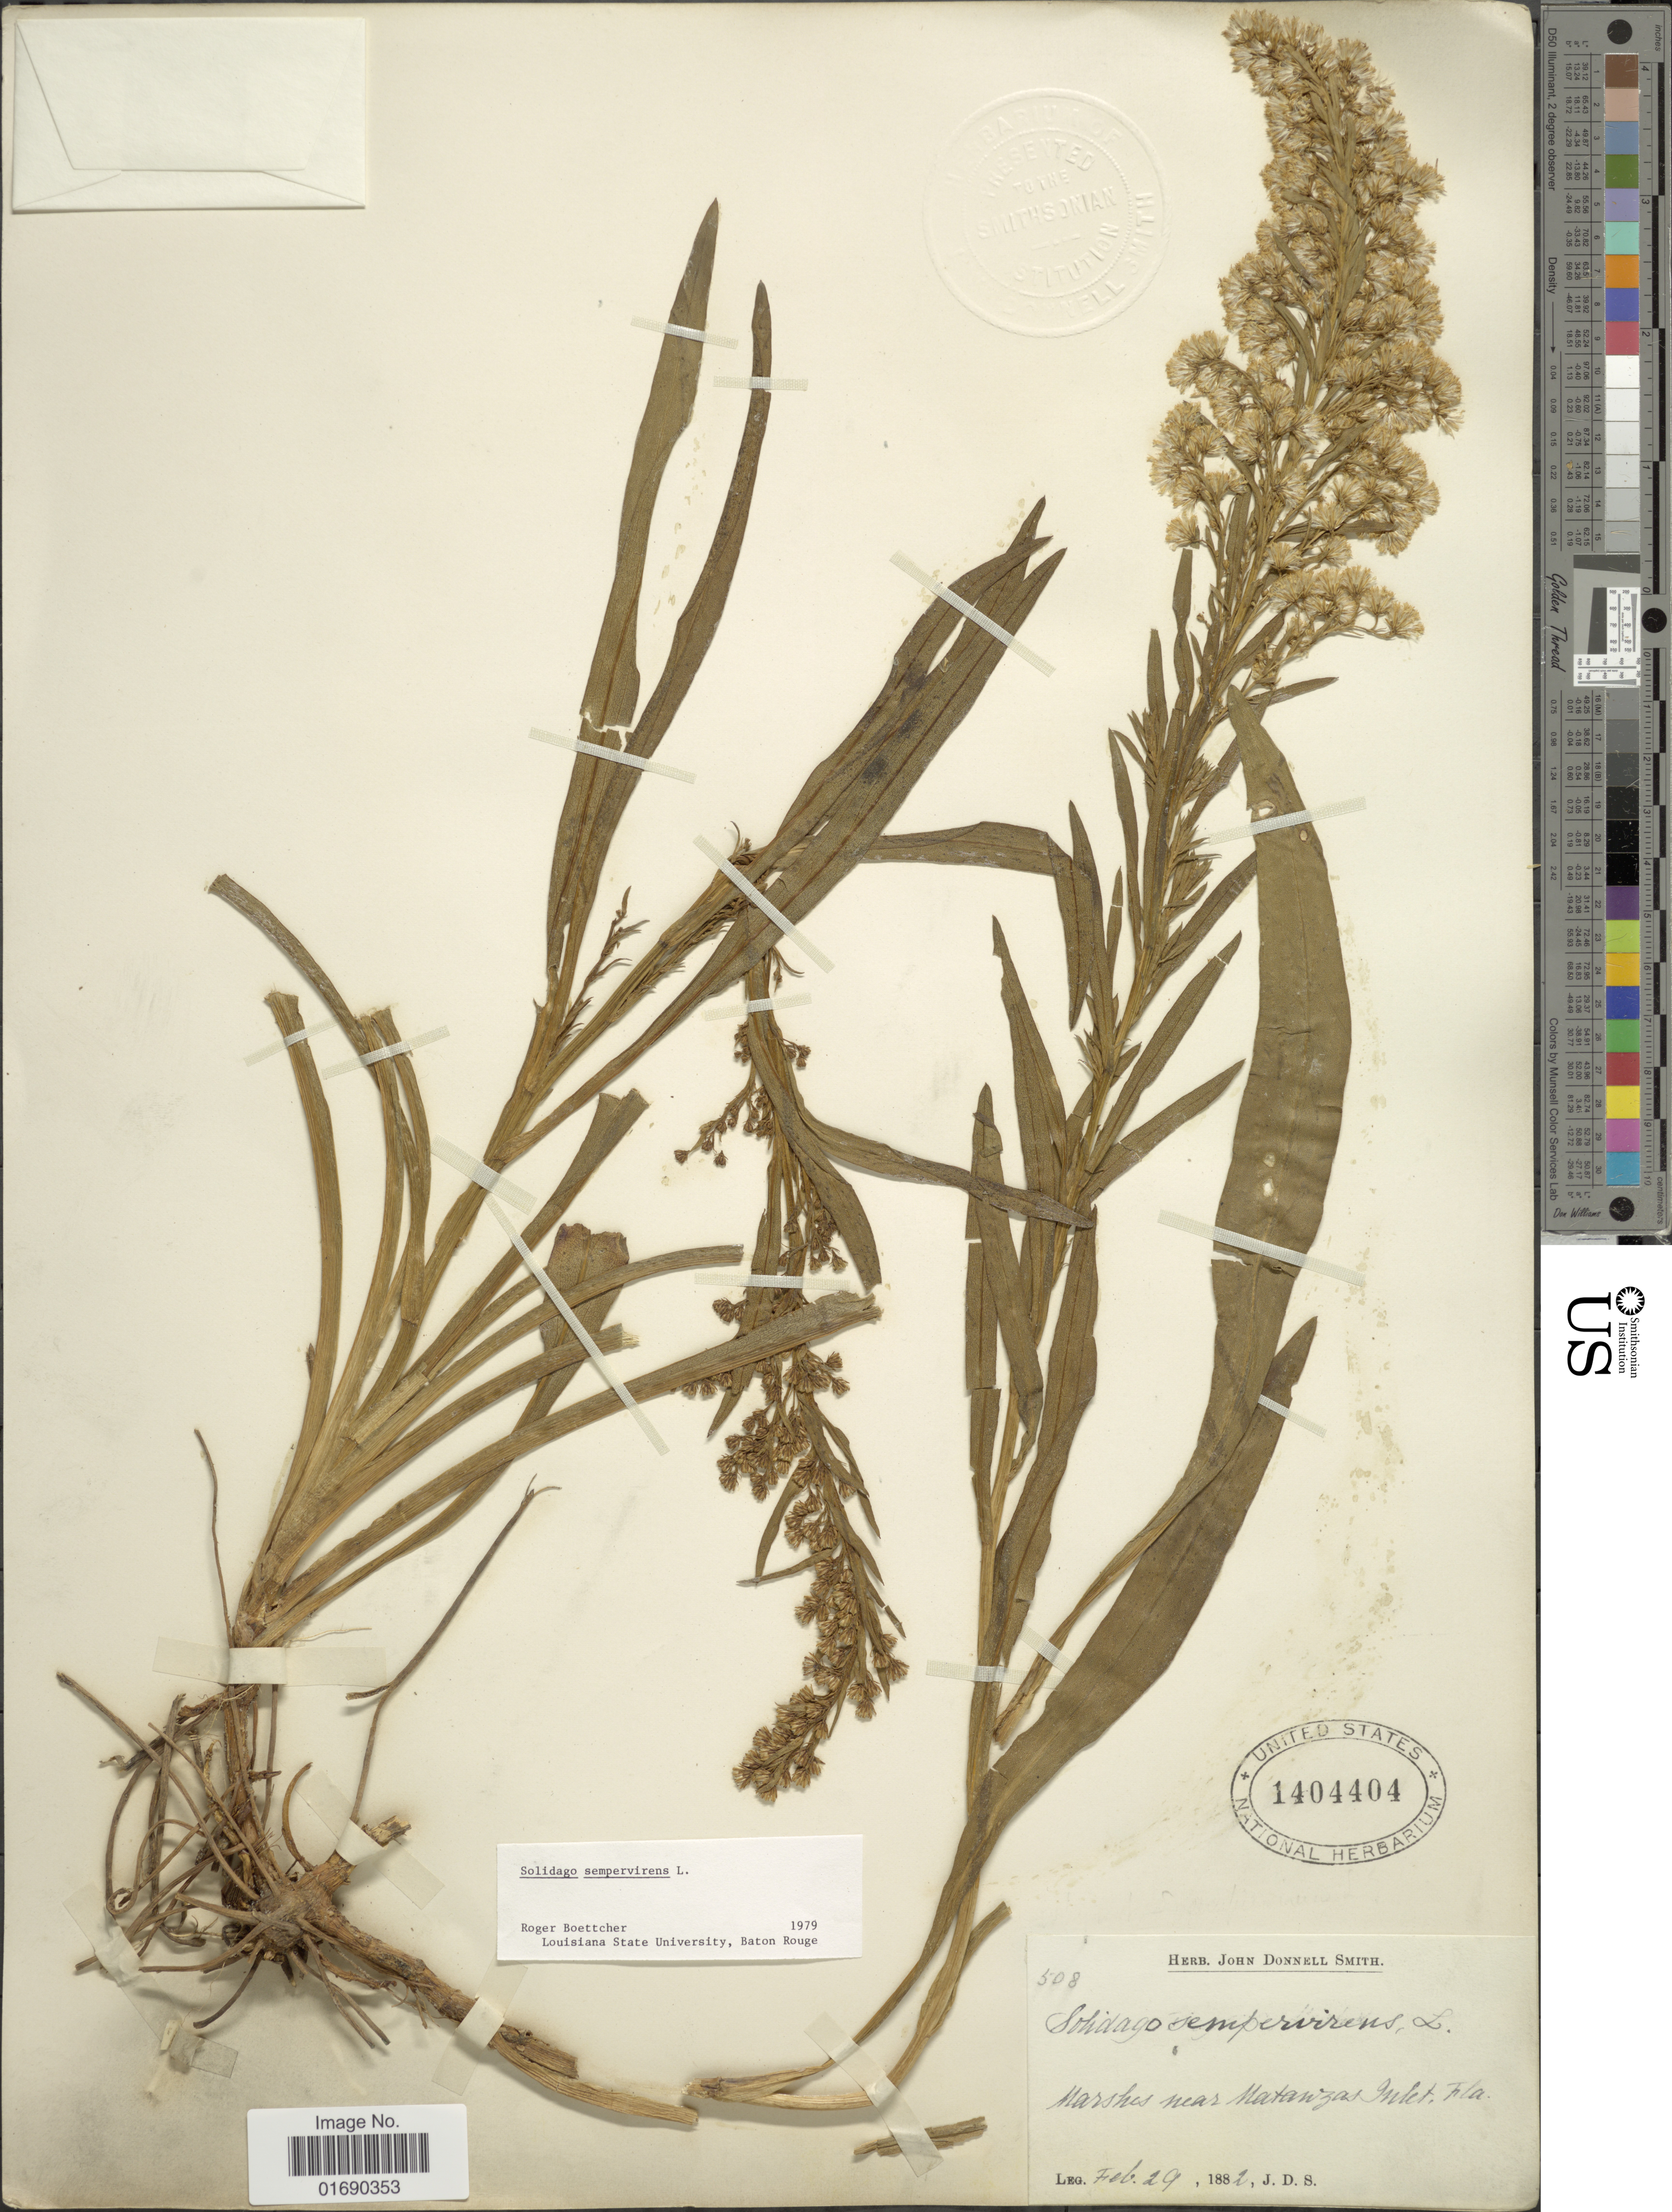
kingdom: Plantae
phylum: Tracheophyta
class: Magnoliopsida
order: Asterales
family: Asteraceae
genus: Solidago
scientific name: Solidago sempervirens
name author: L.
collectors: J. Donnell Smith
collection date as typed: Transcribed d/m/y: 29/2/1882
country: United States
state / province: Florida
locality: Marshes near Matanzas Inlet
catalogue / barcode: US 1404404